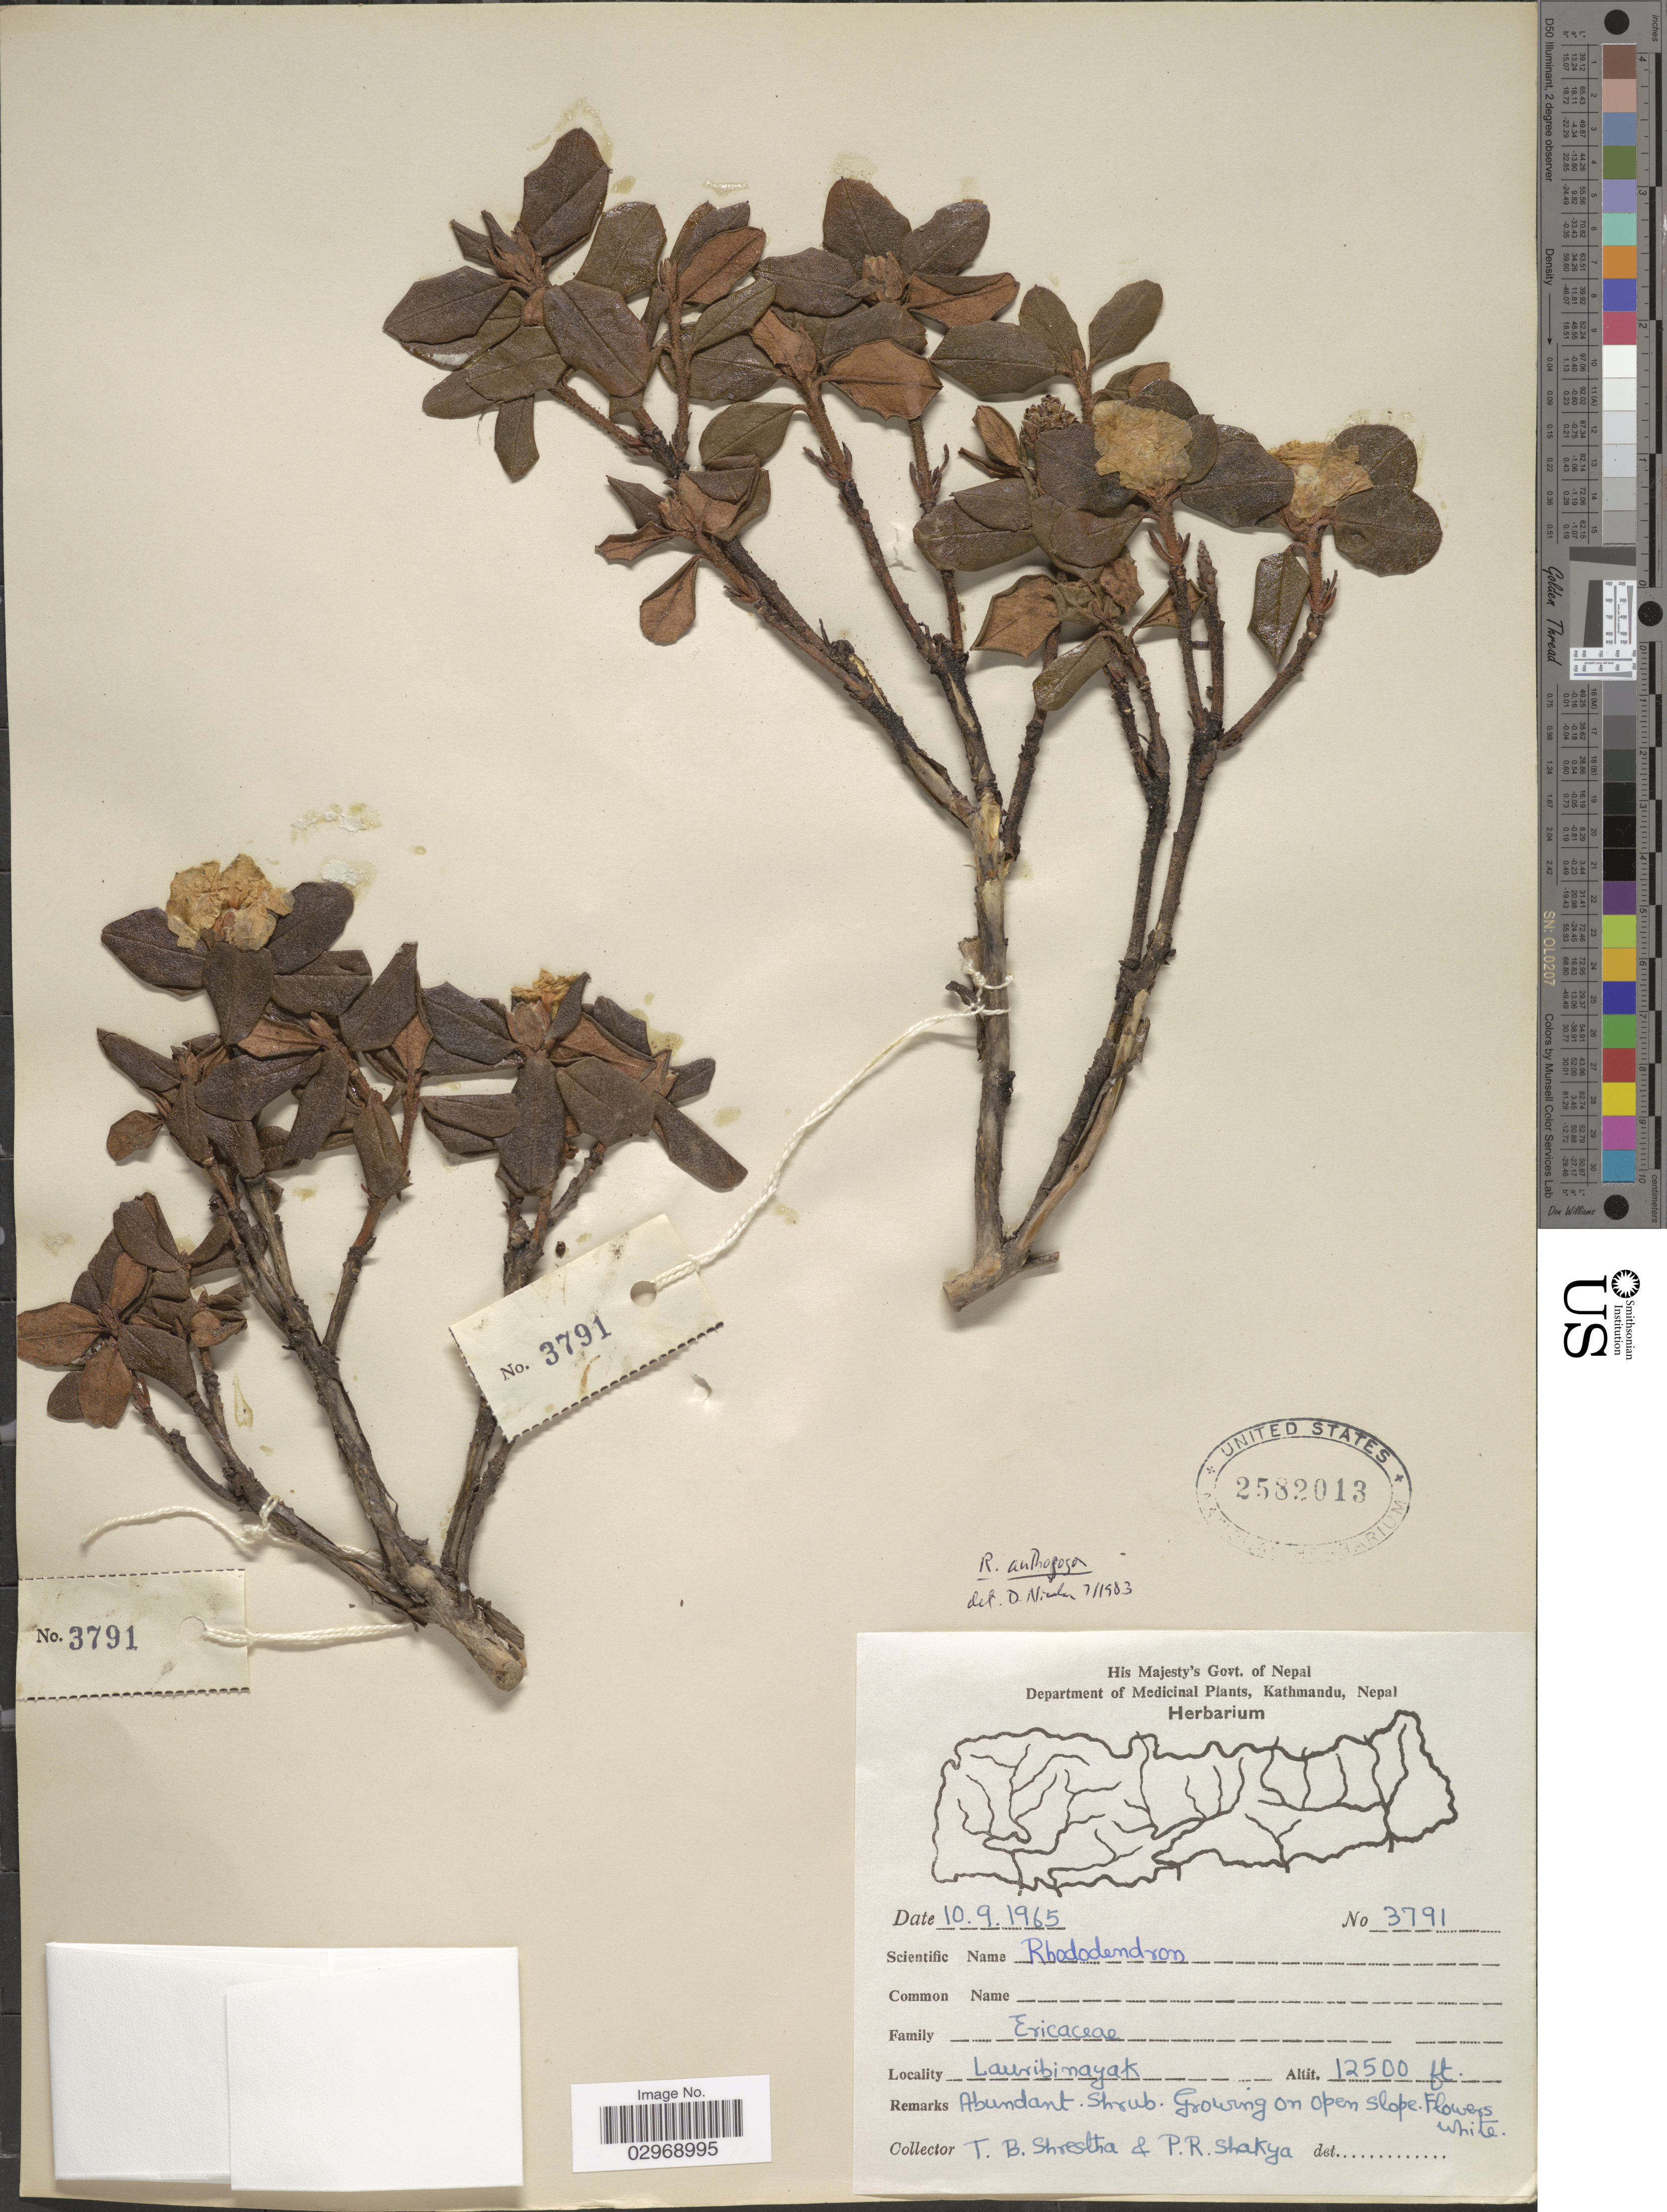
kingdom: Plantae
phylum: Tracheophyta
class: Magnoliopsida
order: Ericales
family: Ericaceae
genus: Rhododendron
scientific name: Rhododendron anthopogon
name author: D. Don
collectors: T. B. Shrestha & P. Shakya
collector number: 3791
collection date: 1965-09-10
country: Nepal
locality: Lauribinayak.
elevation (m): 3810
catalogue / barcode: US 2582013